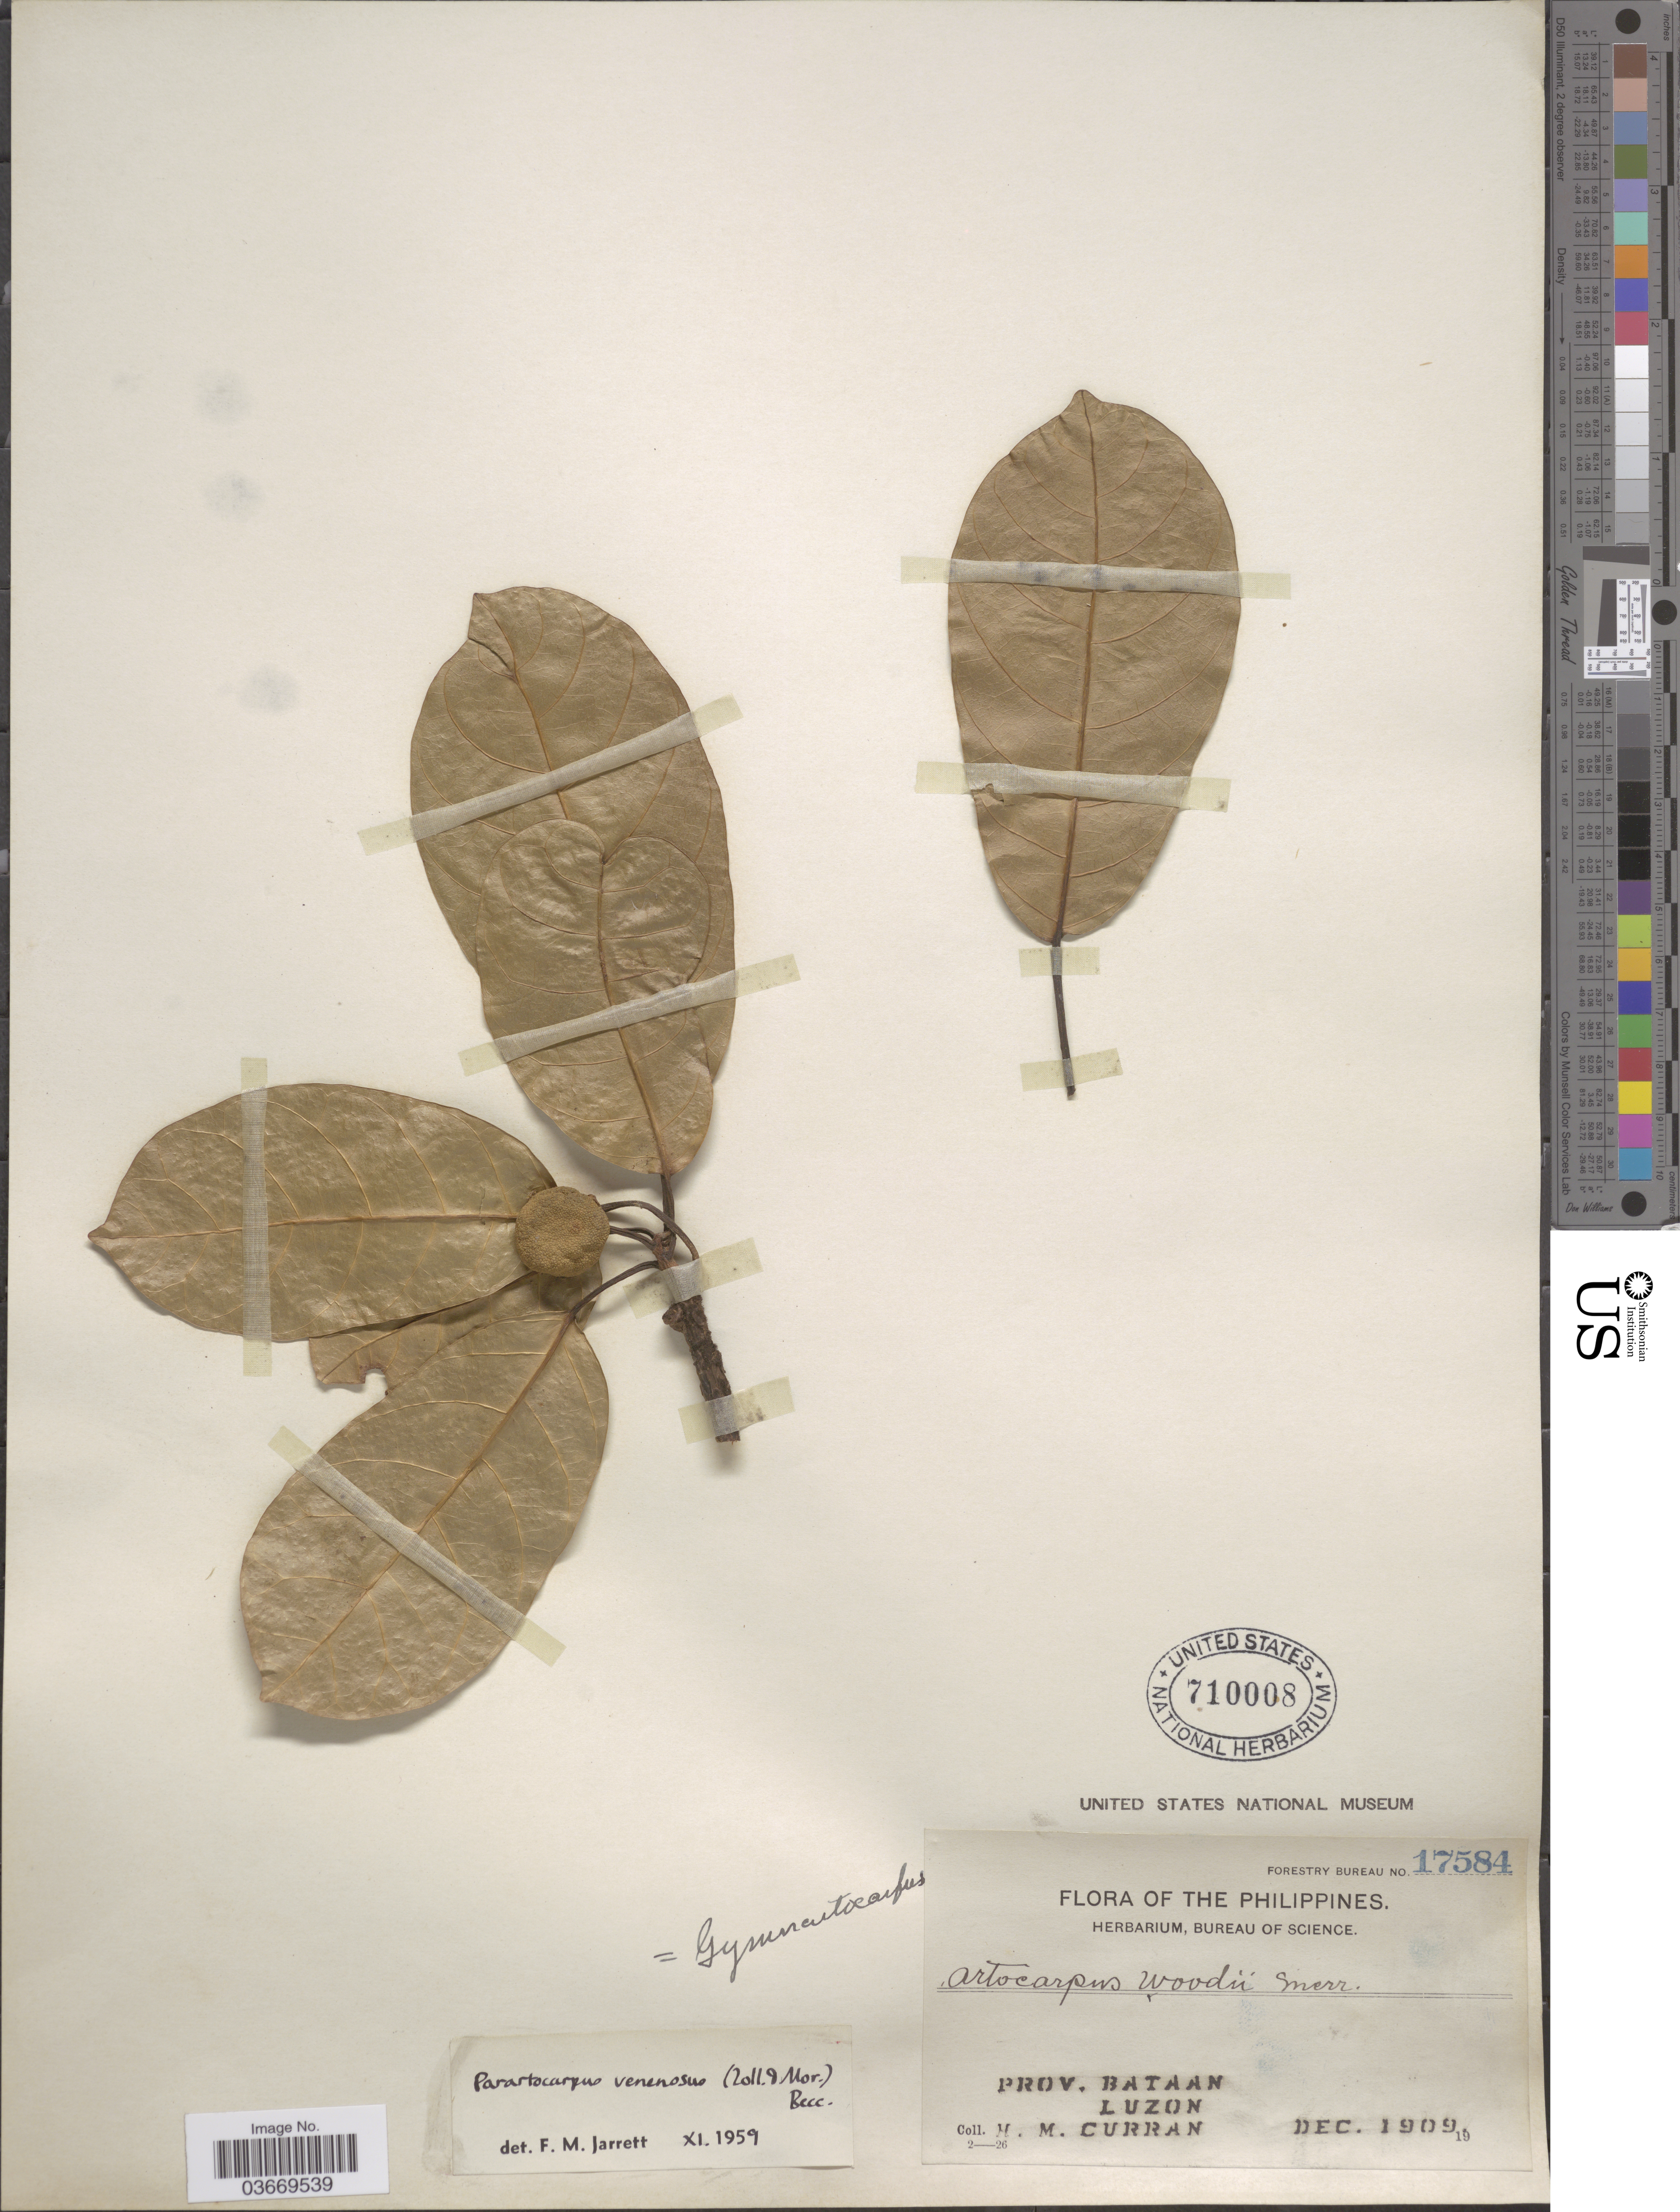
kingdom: Plantae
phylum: Tracheophyta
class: Magnoliopsida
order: Rosales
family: Moraceae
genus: Parartocarpus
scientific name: Parartocarpus venenosus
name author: (Zoll. & Moritzi) Becc.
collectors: H. M. Curran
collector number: Forestry Bureau 17584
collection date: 1909-12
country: Philippines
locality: Prov. Bataan, Luzon.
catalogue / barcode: US 710008